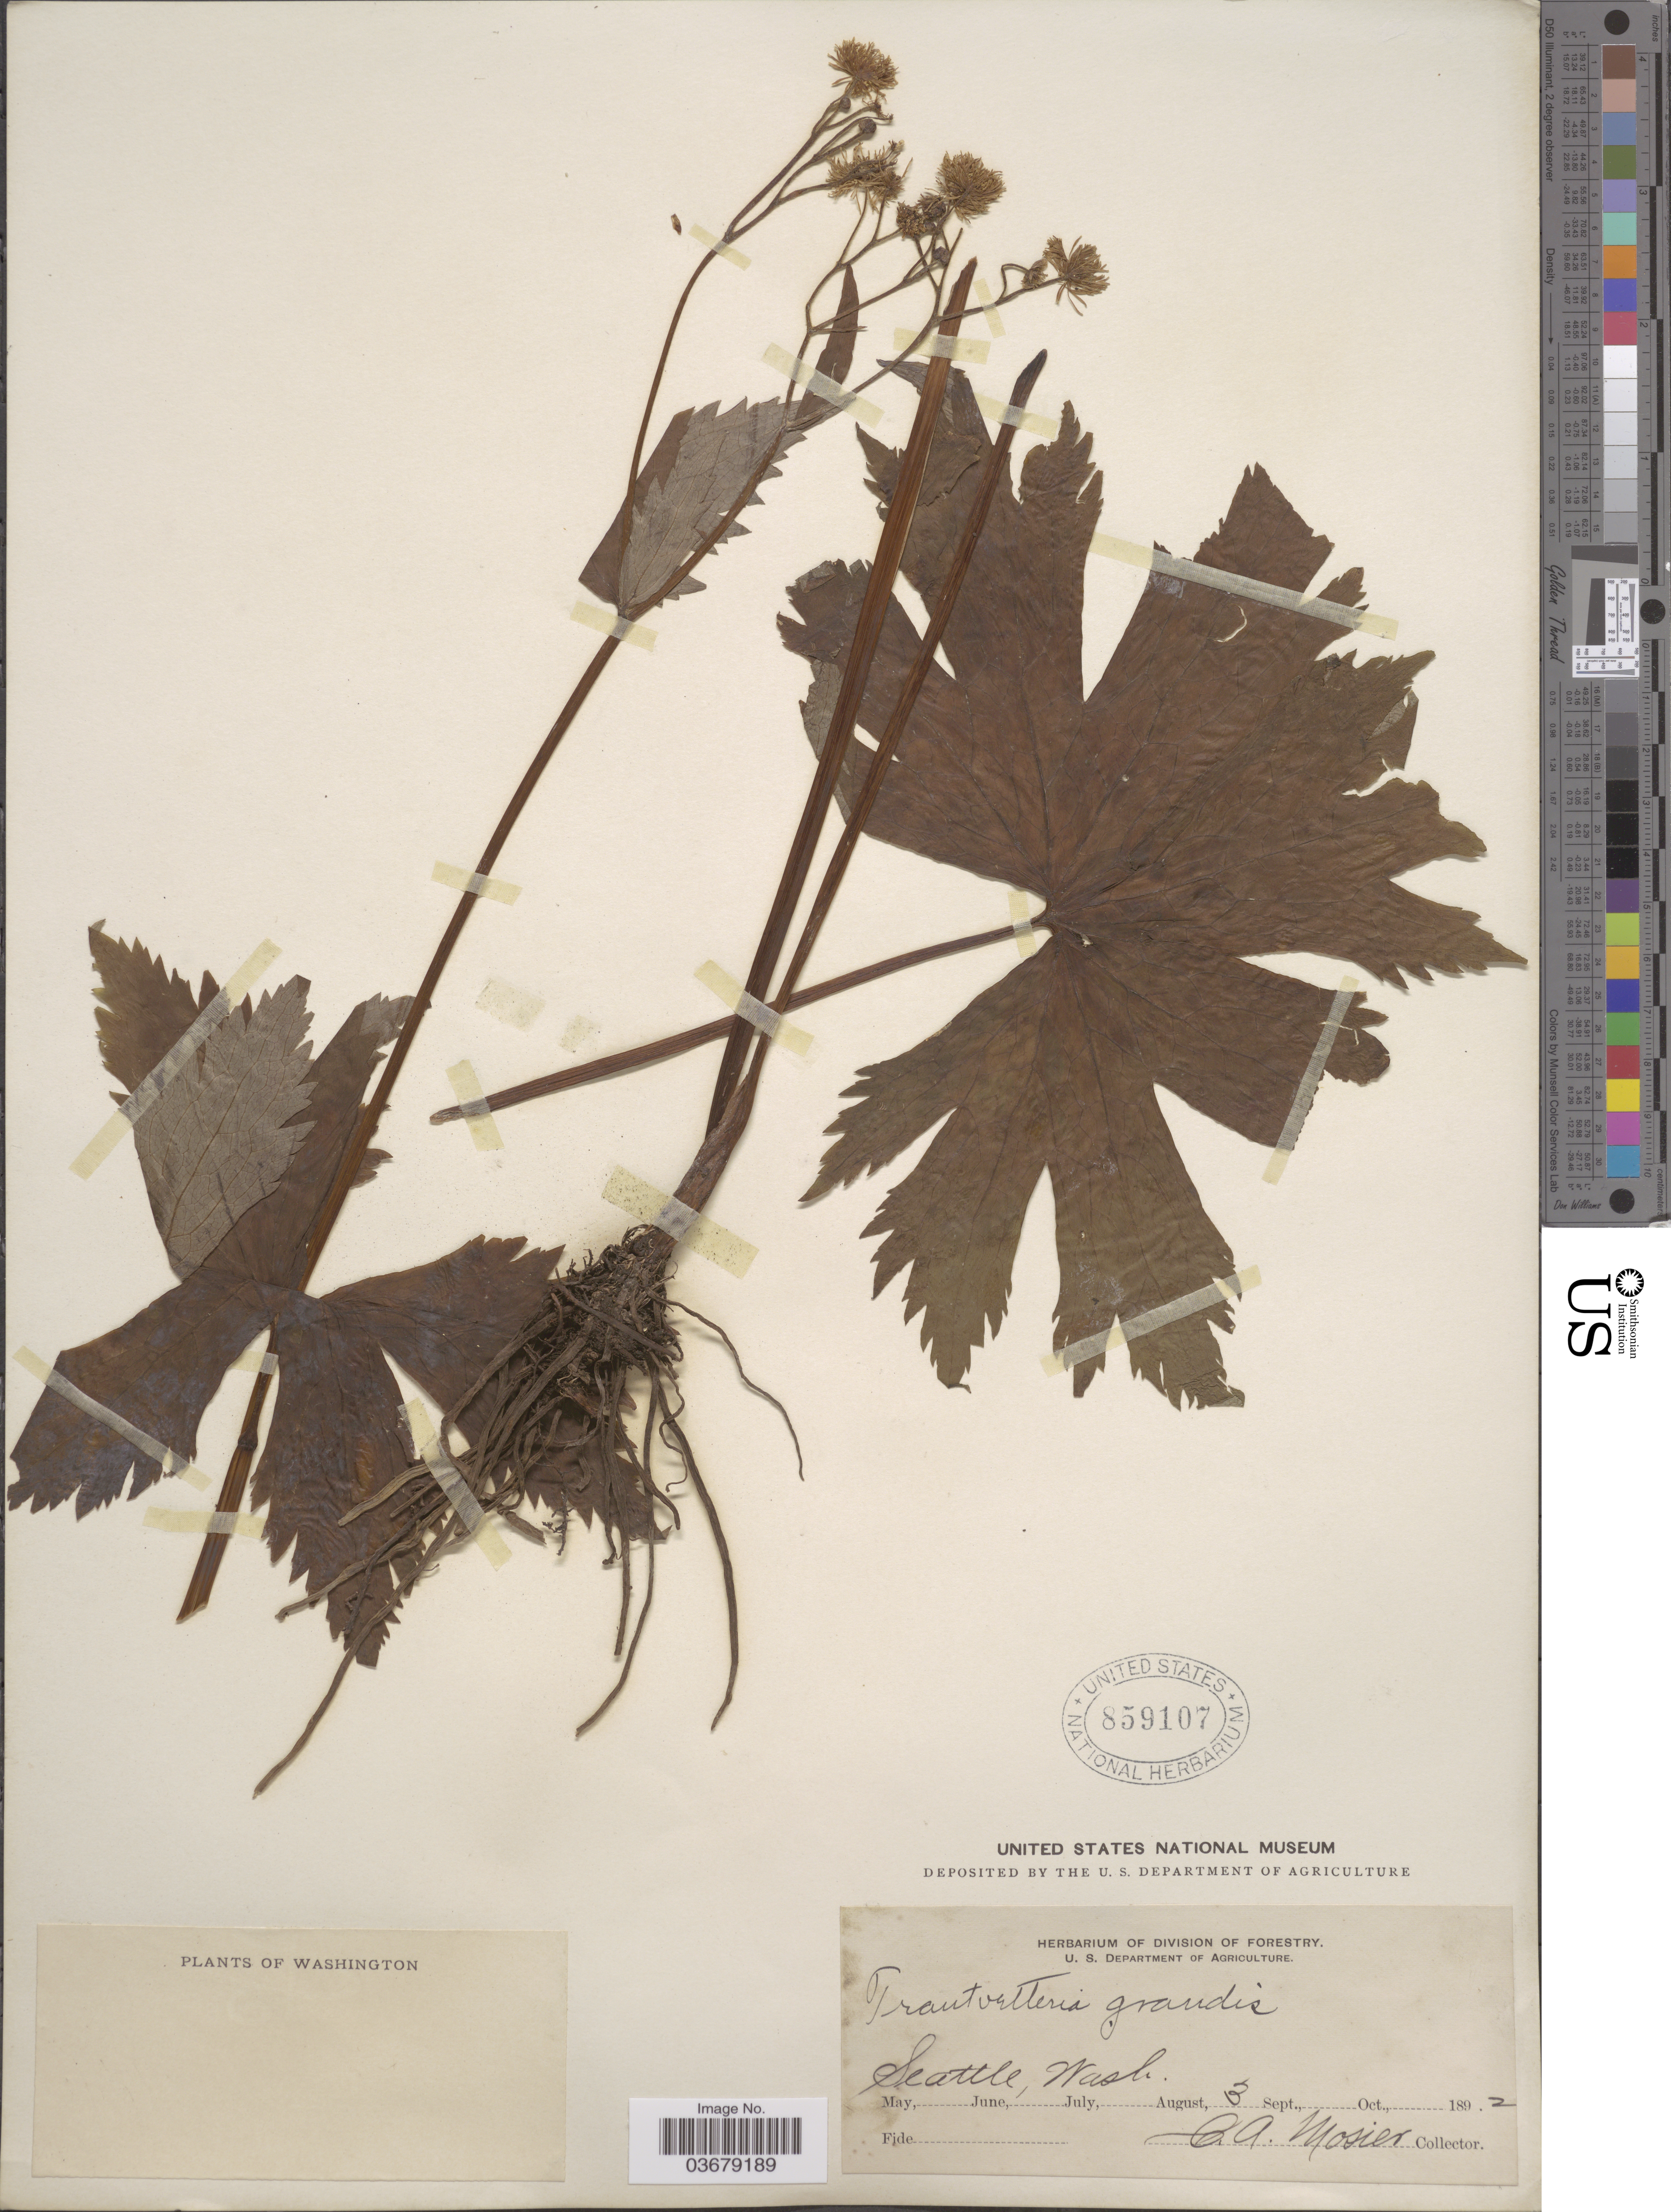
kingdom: Plantae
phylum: Tracheophyta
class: Magnoliopsida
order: Ranunculales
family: Ranunculaceae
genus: Trautvetteria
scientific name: Trautvetteria caroliniensis var. grandis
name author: (Water) Vail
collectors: C. A. Mosier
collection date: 1892-08-03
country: United States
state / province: Washington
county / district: King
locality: Seattle.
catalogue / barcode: US 859107